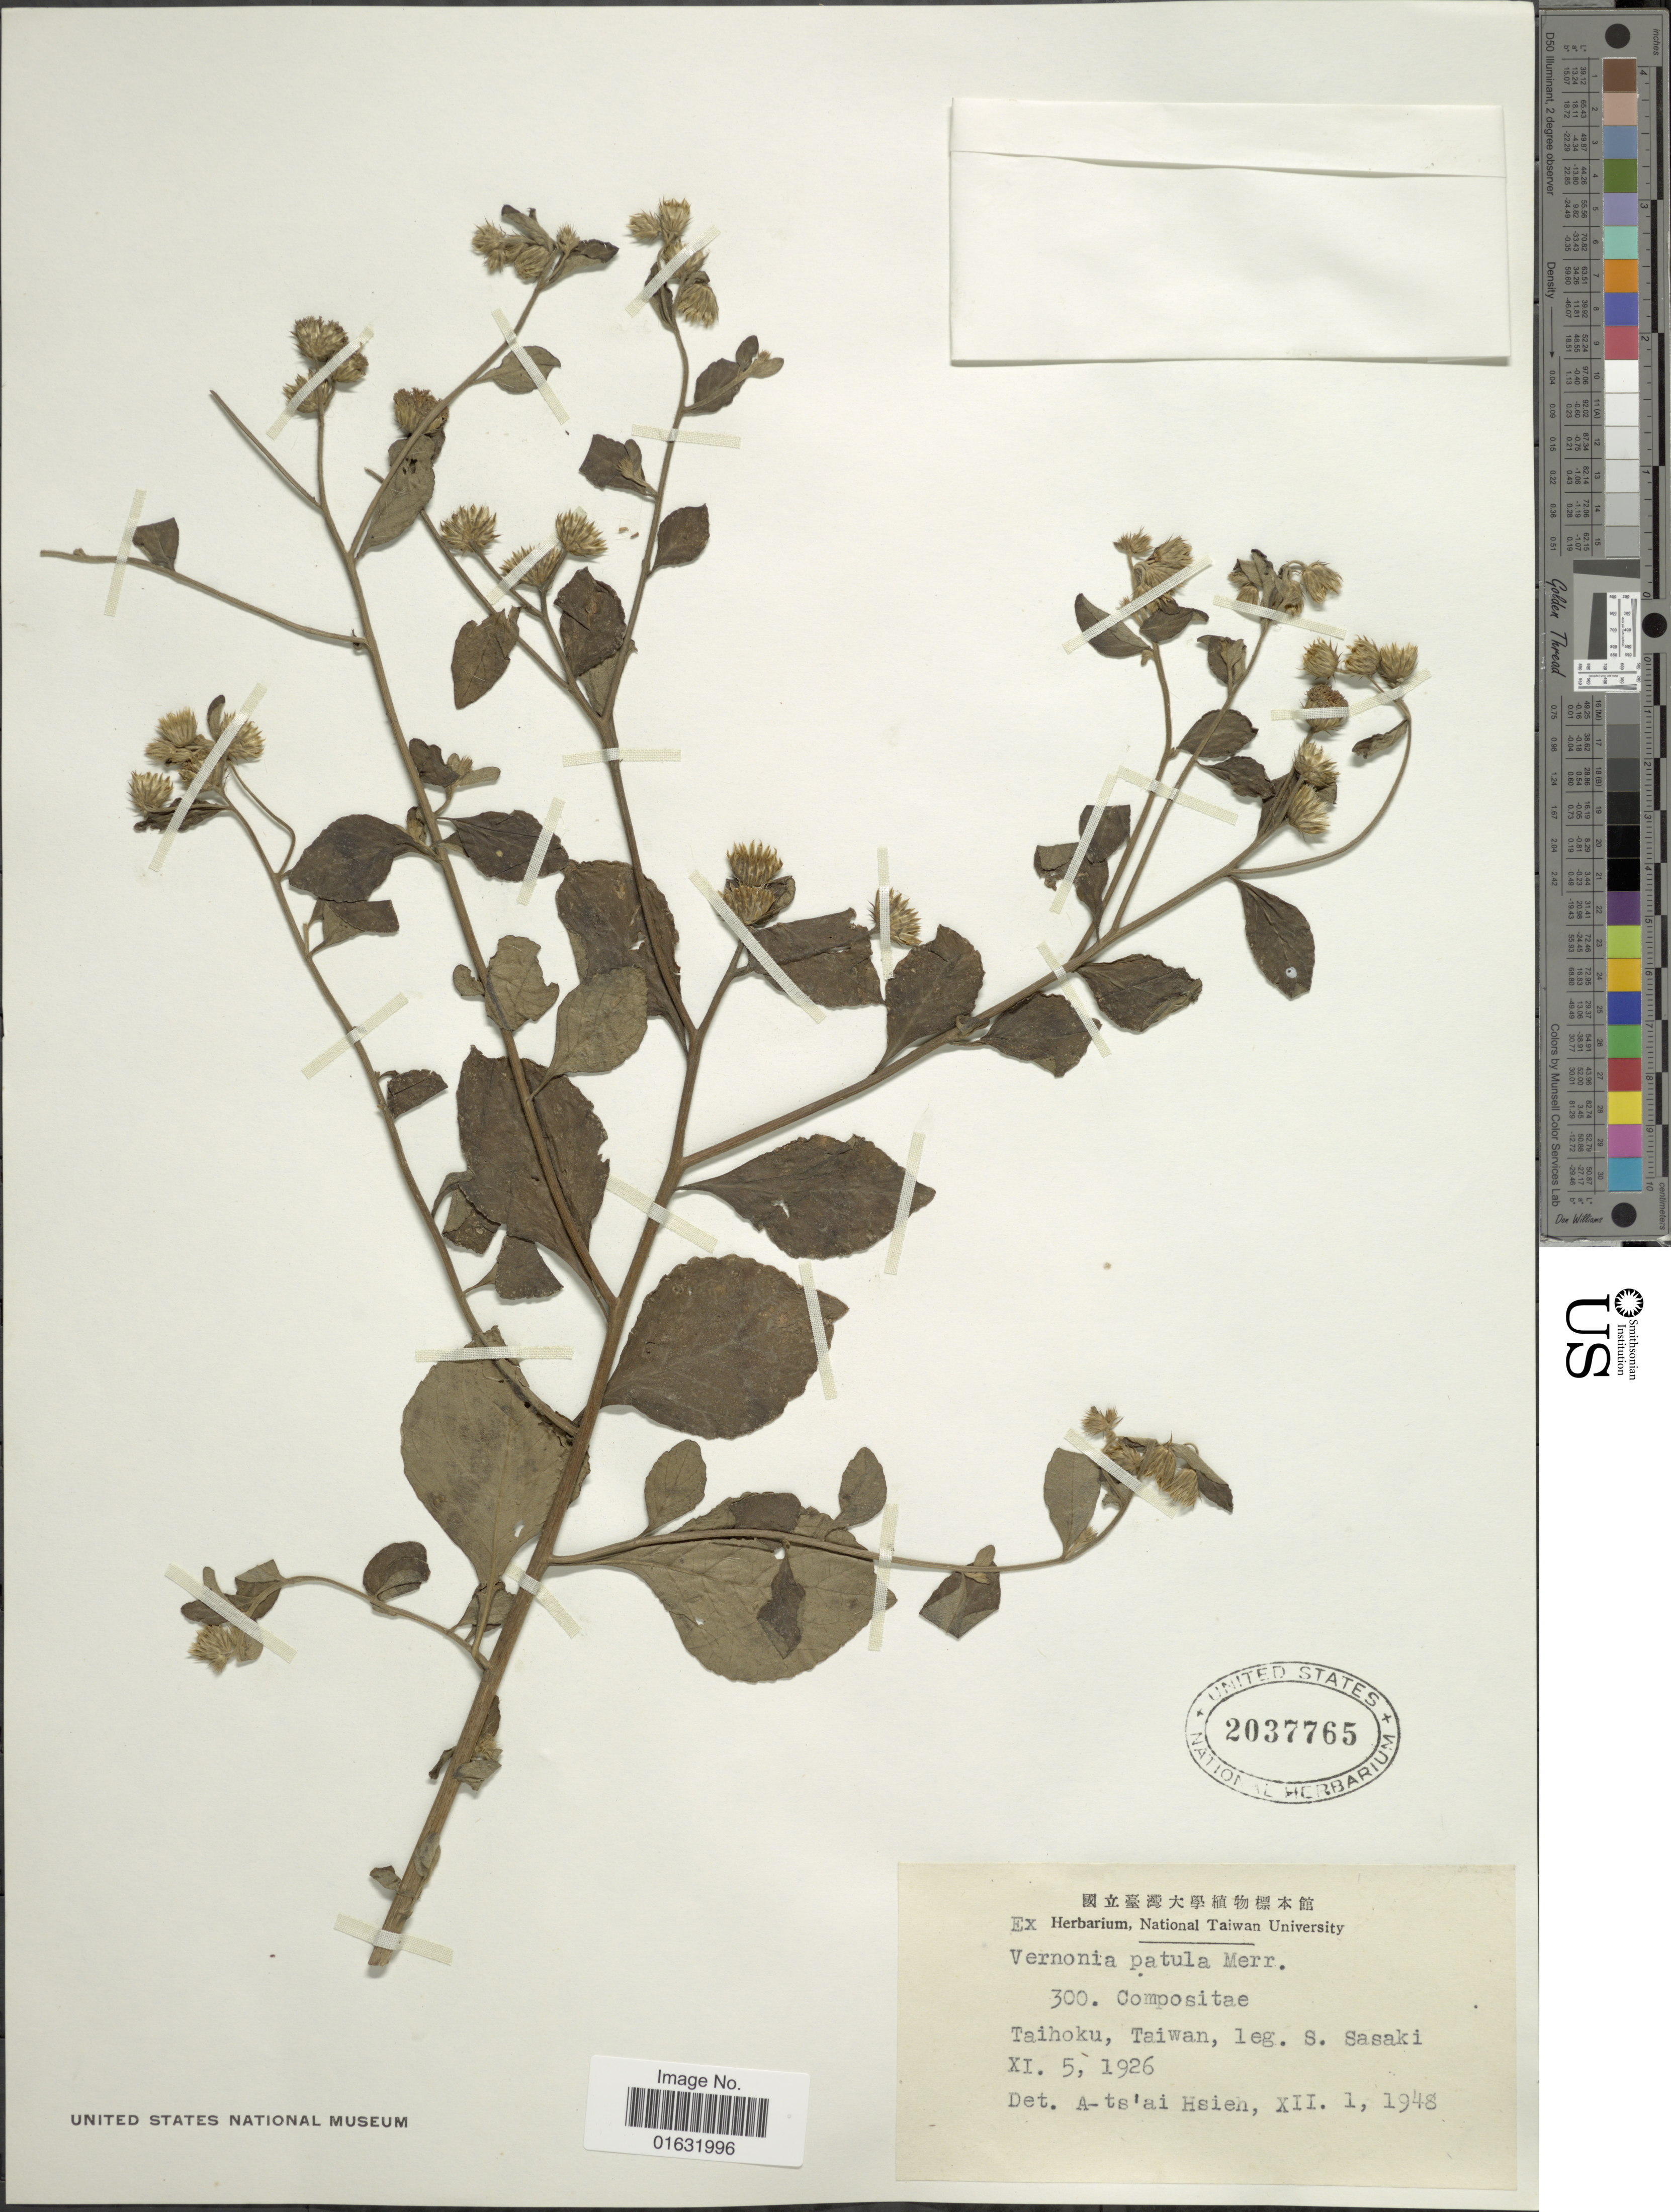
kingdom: Plantae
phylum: Tracheophyta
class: Magnoliopsida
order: Asterales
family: Asteraceae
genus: Cyanthillium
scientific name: Cyanthillium patulum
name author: (Aiton) H. Rob.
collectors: S. Sasaki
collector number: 300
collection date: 1926-06-05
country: Taiwan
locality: Taiwan, Taihoku.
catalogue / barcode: US 2037765